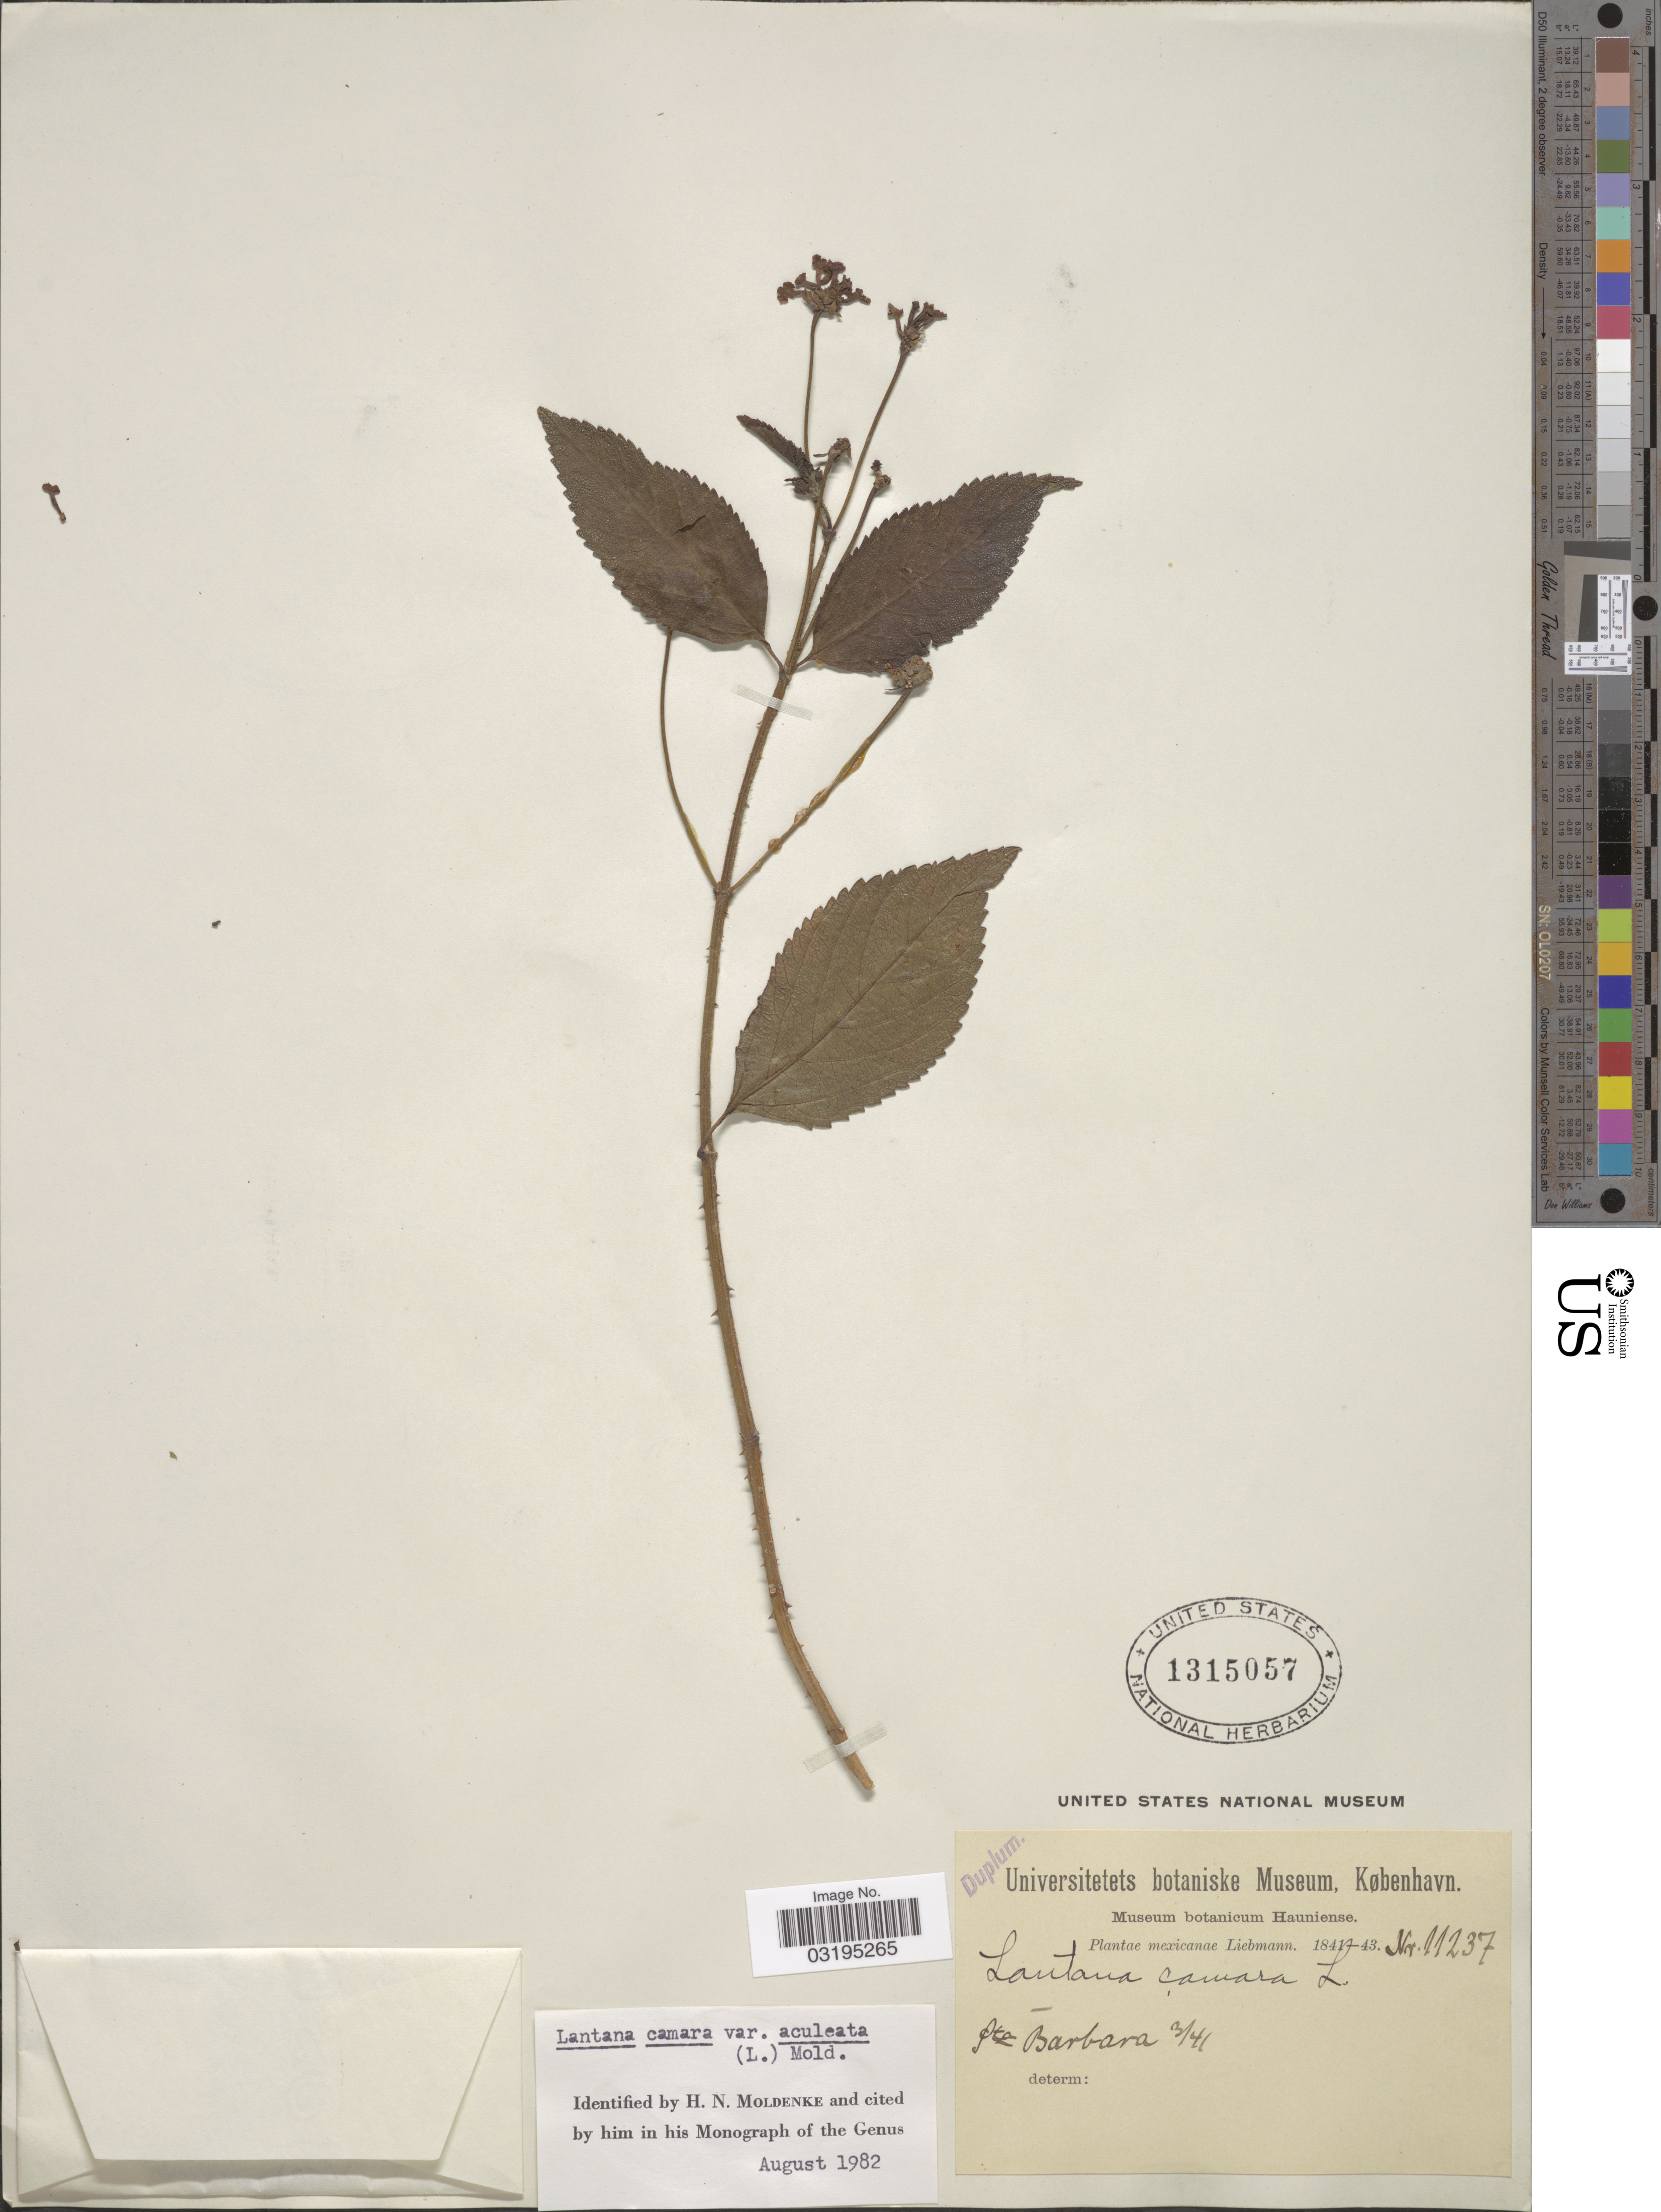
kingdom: Plantae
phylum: Tracheophyta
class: Magnoliopsida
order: Lamiales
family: Verbenaceae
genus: Lantana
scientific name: Lantana camara var. aculeata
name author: (L.) Moldenke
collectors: Liebmann, --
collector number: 11237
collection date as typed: Transcribed d/m/y: /3/41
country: Mexico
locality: Sta Barbara.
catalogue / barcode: US 1315057